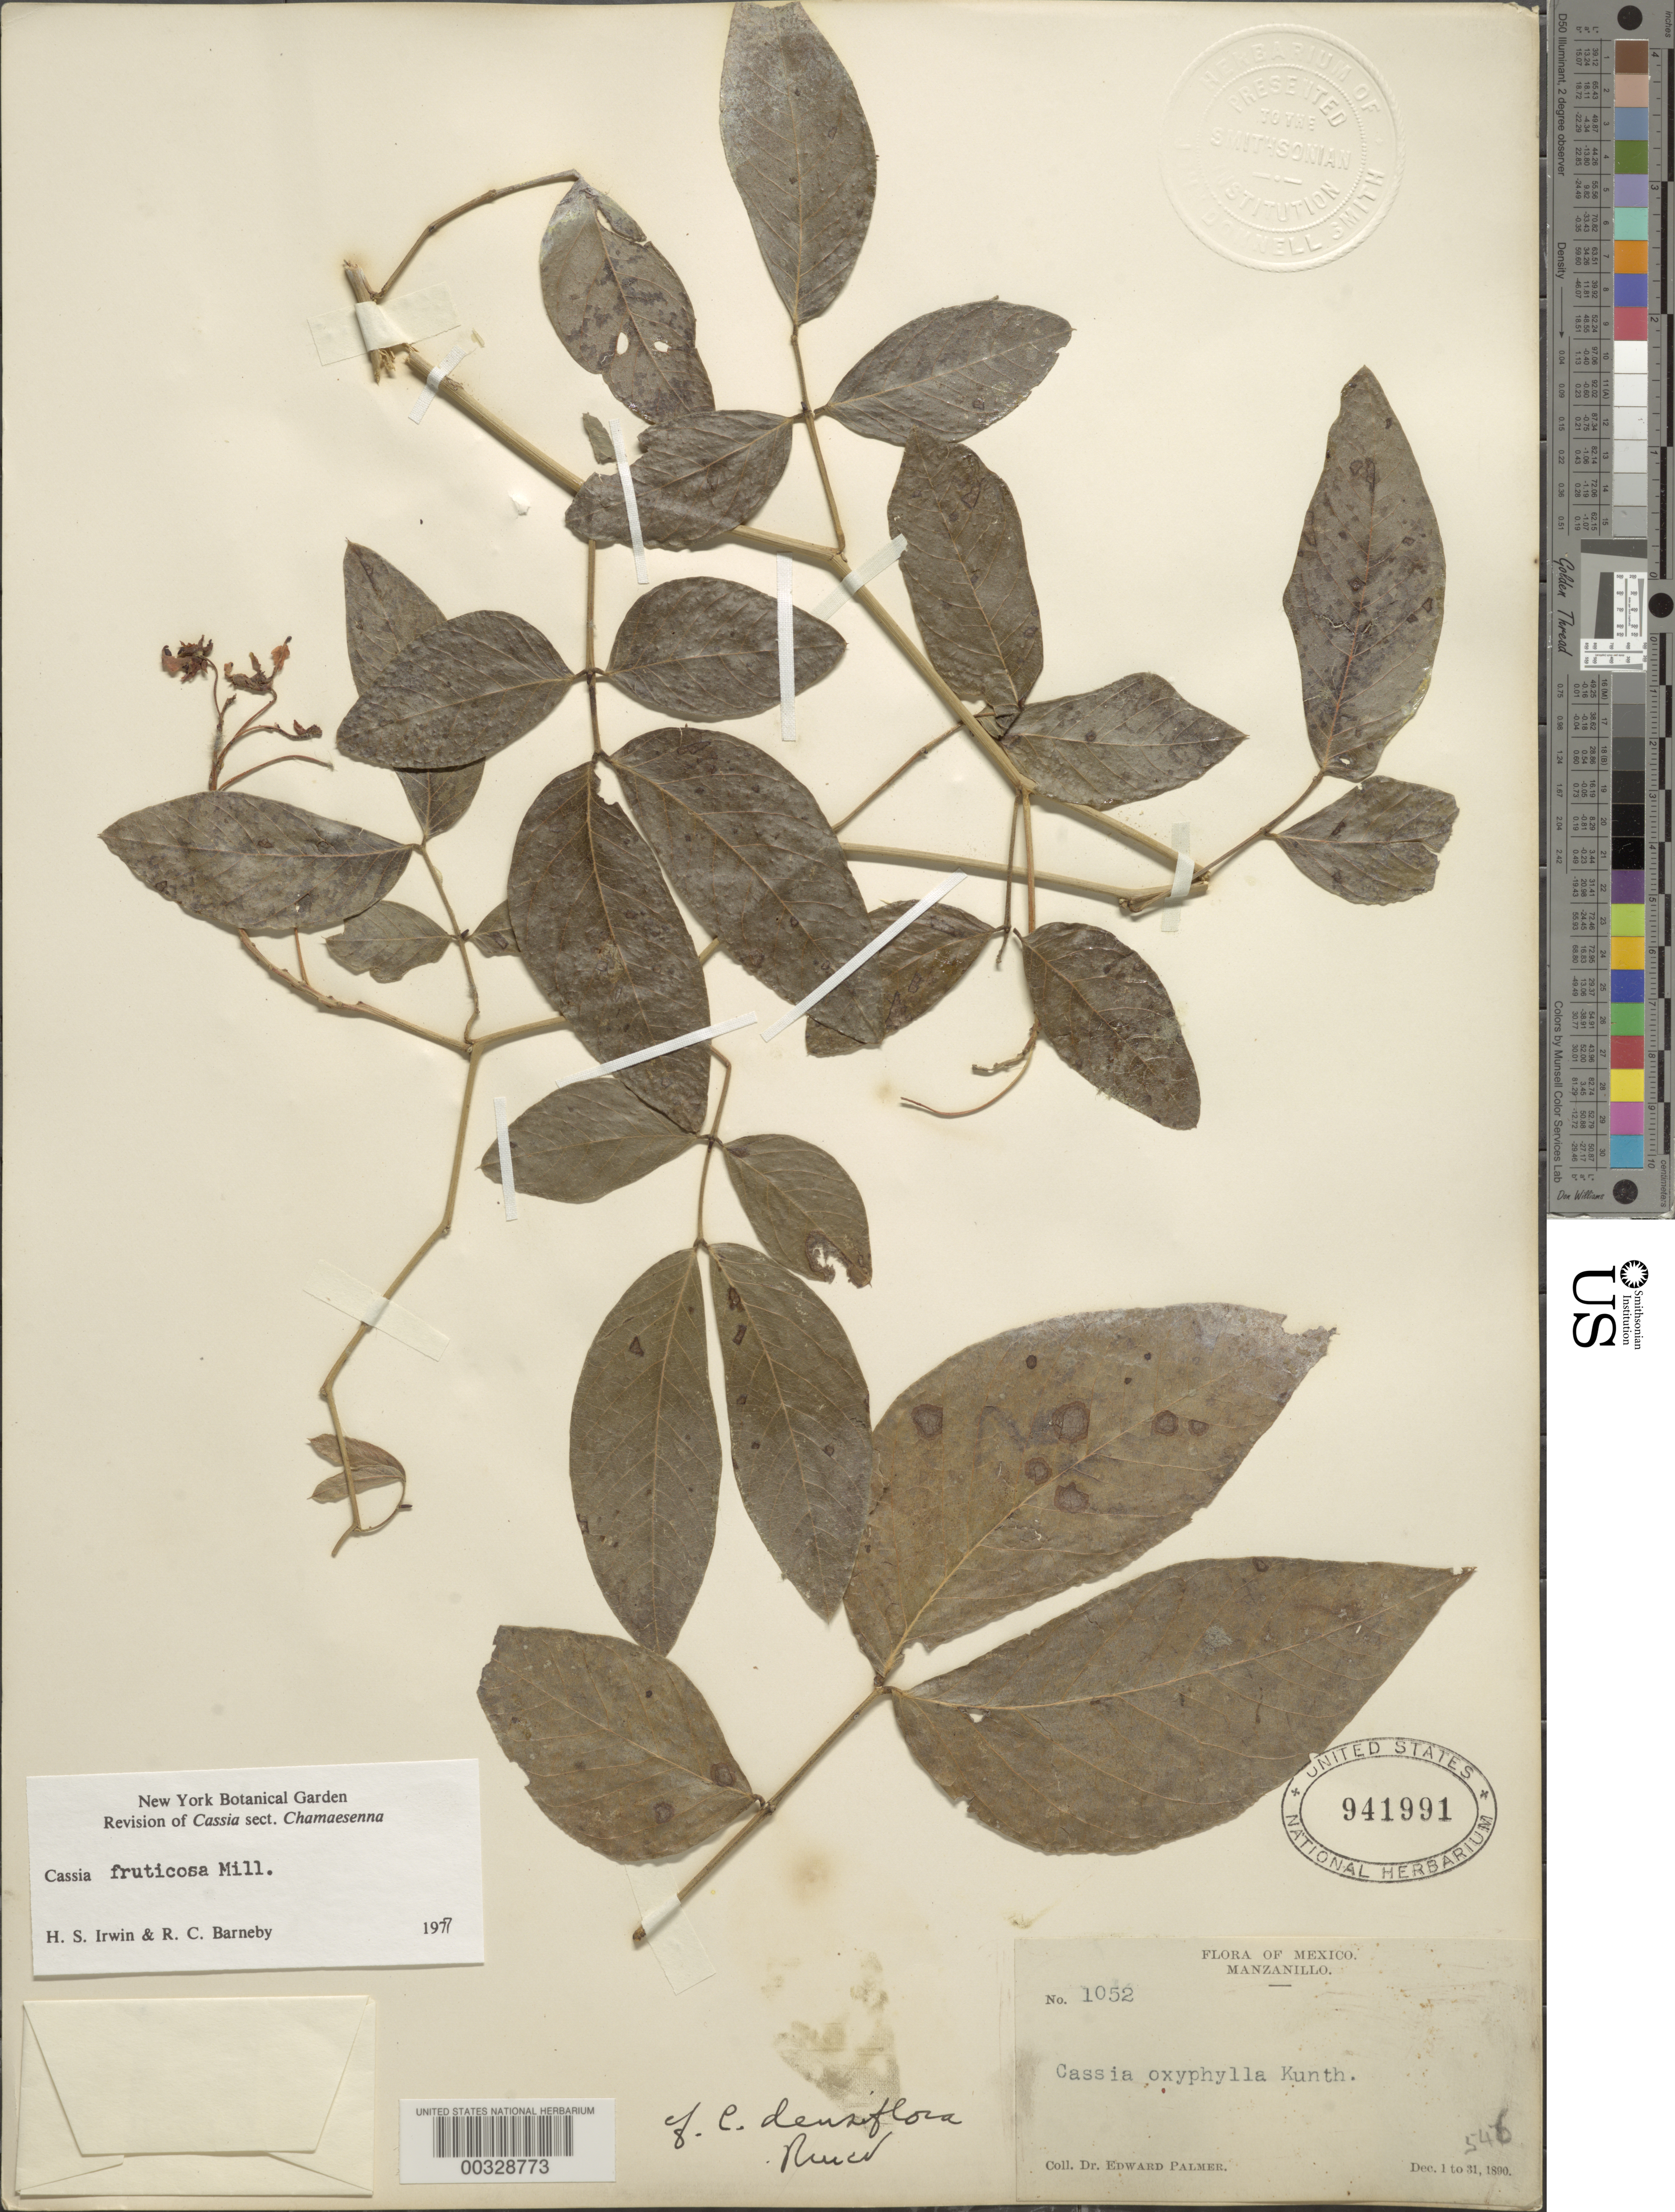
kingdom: Plantae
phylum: Tracheophyta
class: Magnoliopsida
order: Fabales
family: Fabaceae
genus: Senna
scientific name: Senna fruticosa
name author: (Benth.) H.S. Irwin & Barneby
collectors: E. Palmer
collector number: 1052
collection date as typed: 01 Dec 1890 to 31 Dec 1890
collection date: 1890-12-01/1890-12-31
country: Mexico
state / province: Colima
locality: Manzanillo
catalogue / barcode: US 941991